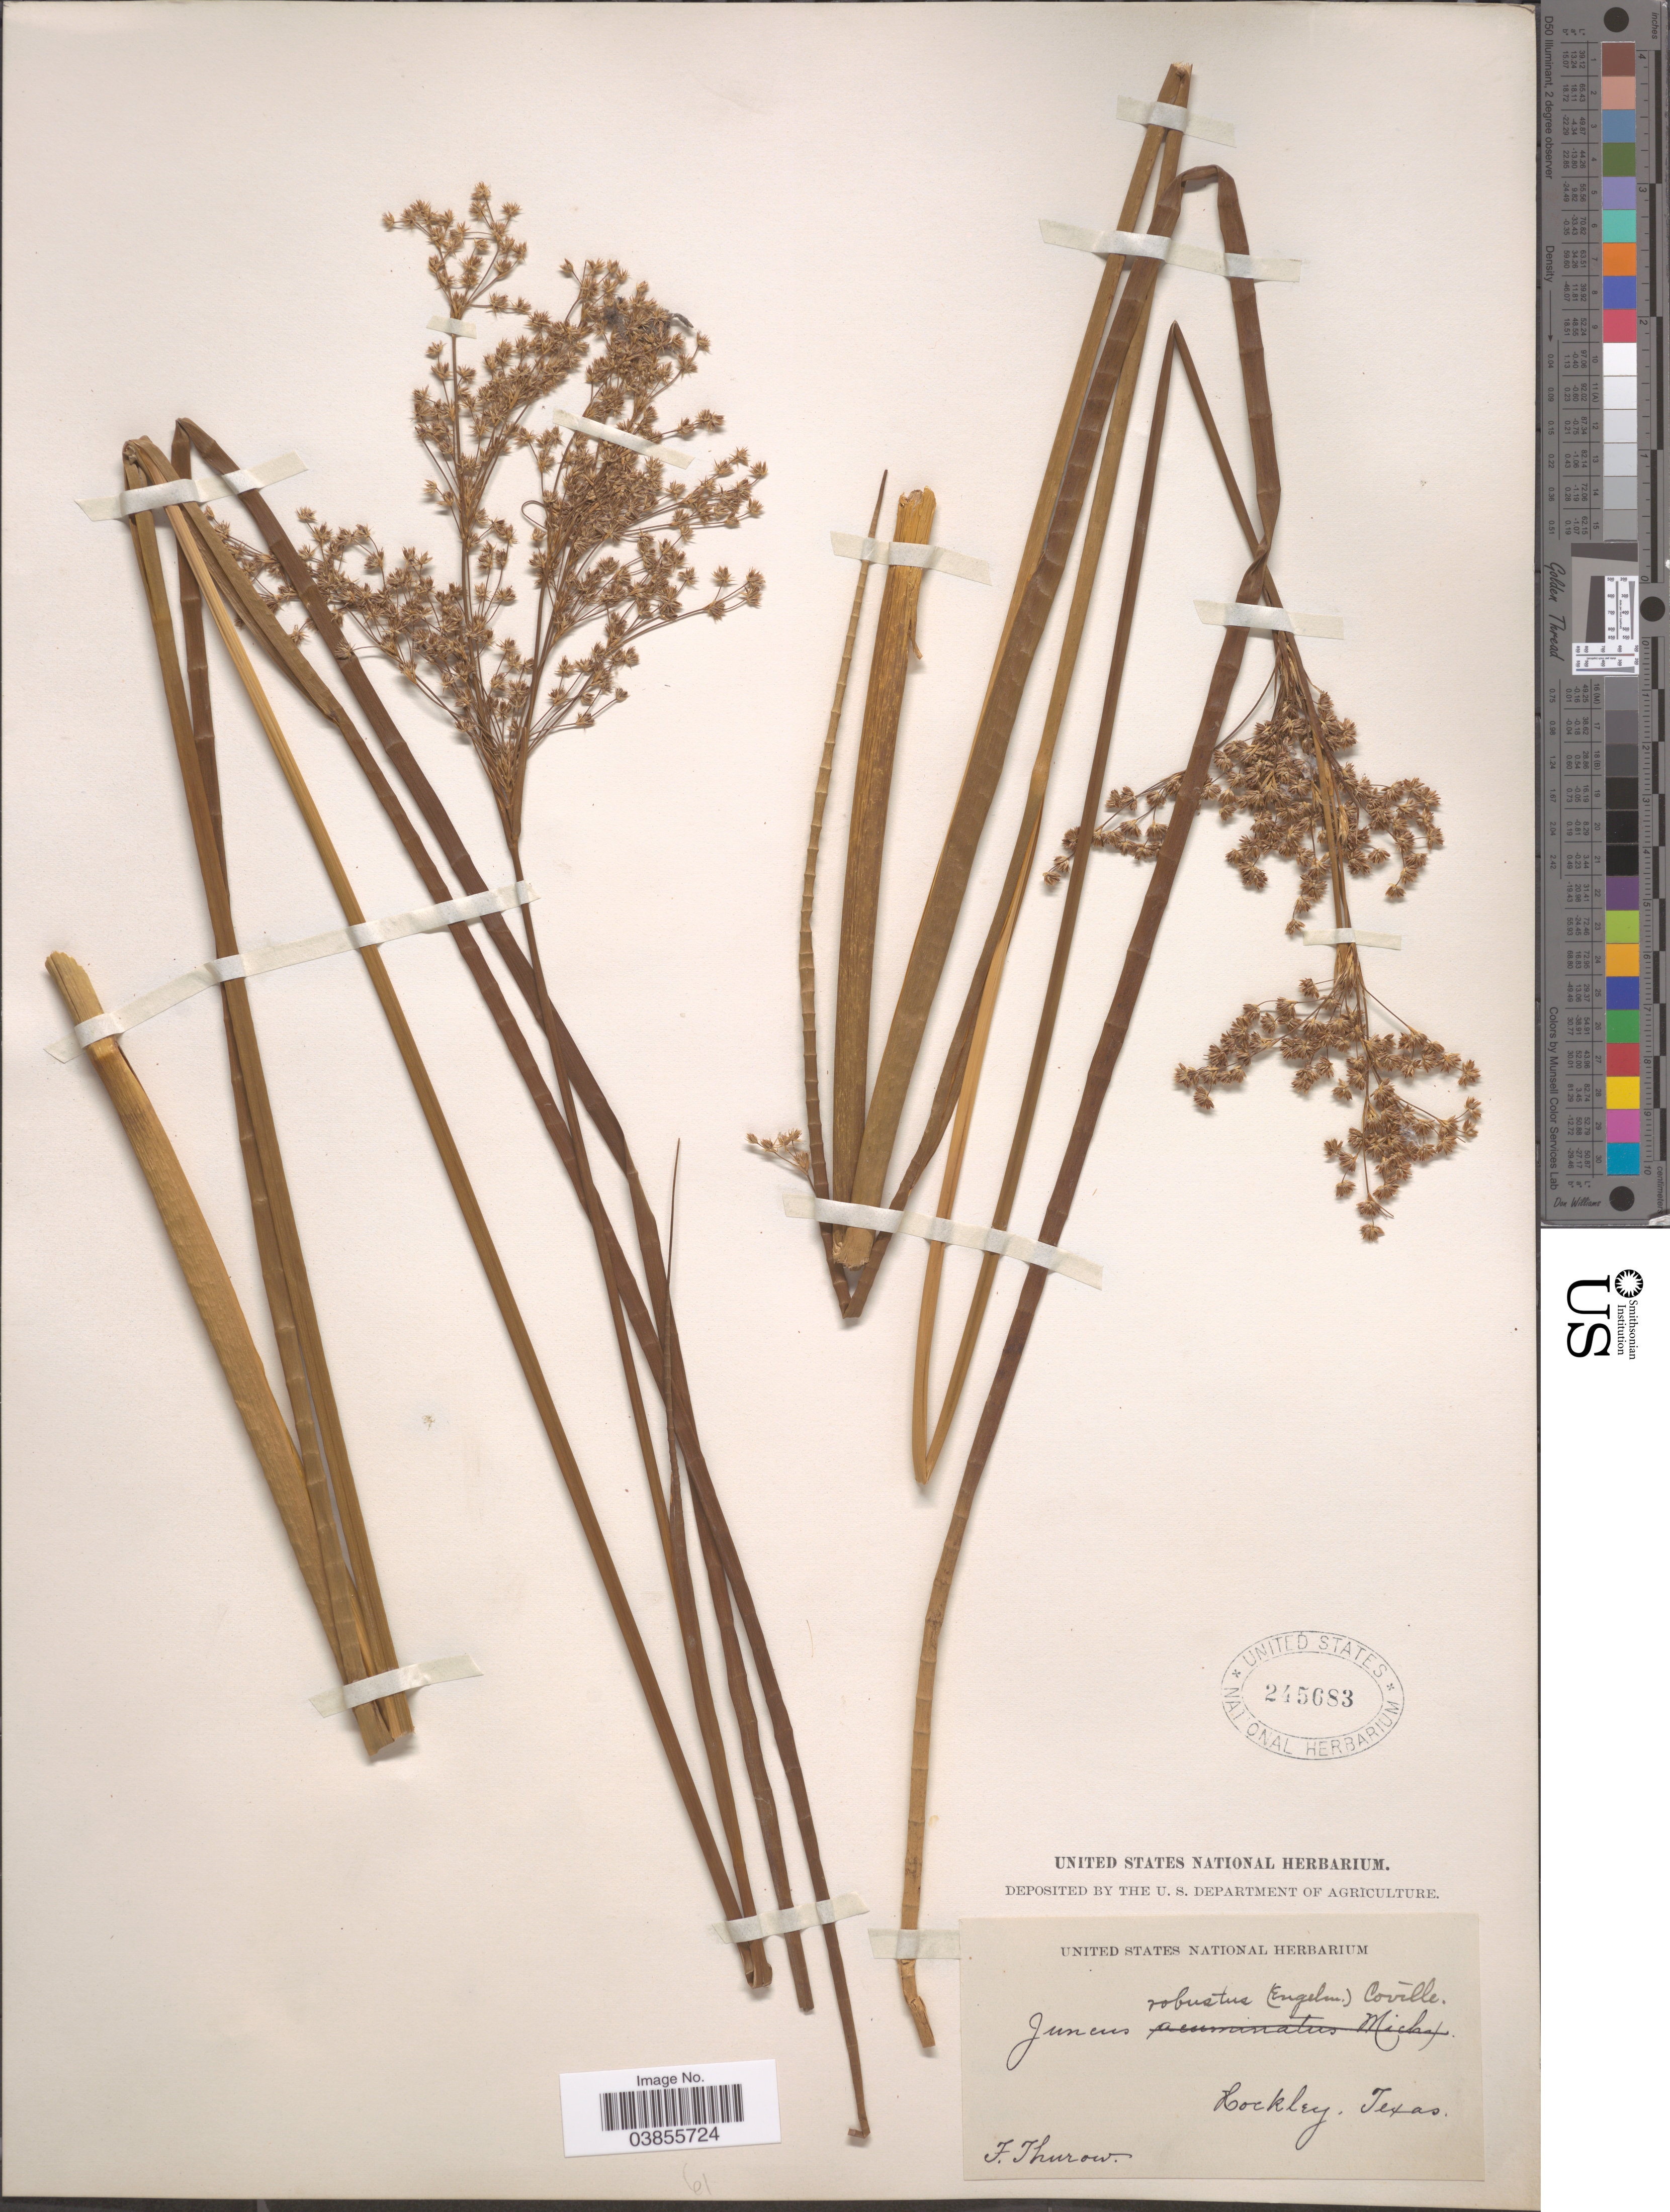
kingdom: Plantae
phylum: Tracheophyta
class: Liliopsida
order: Poales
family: Juncaceae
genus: Juncus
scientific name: Juncus nodatus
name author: Coville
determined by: Strong, Mark T., (BOT), Smithsonian Institution - National Museum of Natural History (UNITED STATES)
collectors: F. W. Thurow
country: United States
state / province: Texas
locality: Hockley.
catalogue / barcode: US 245683